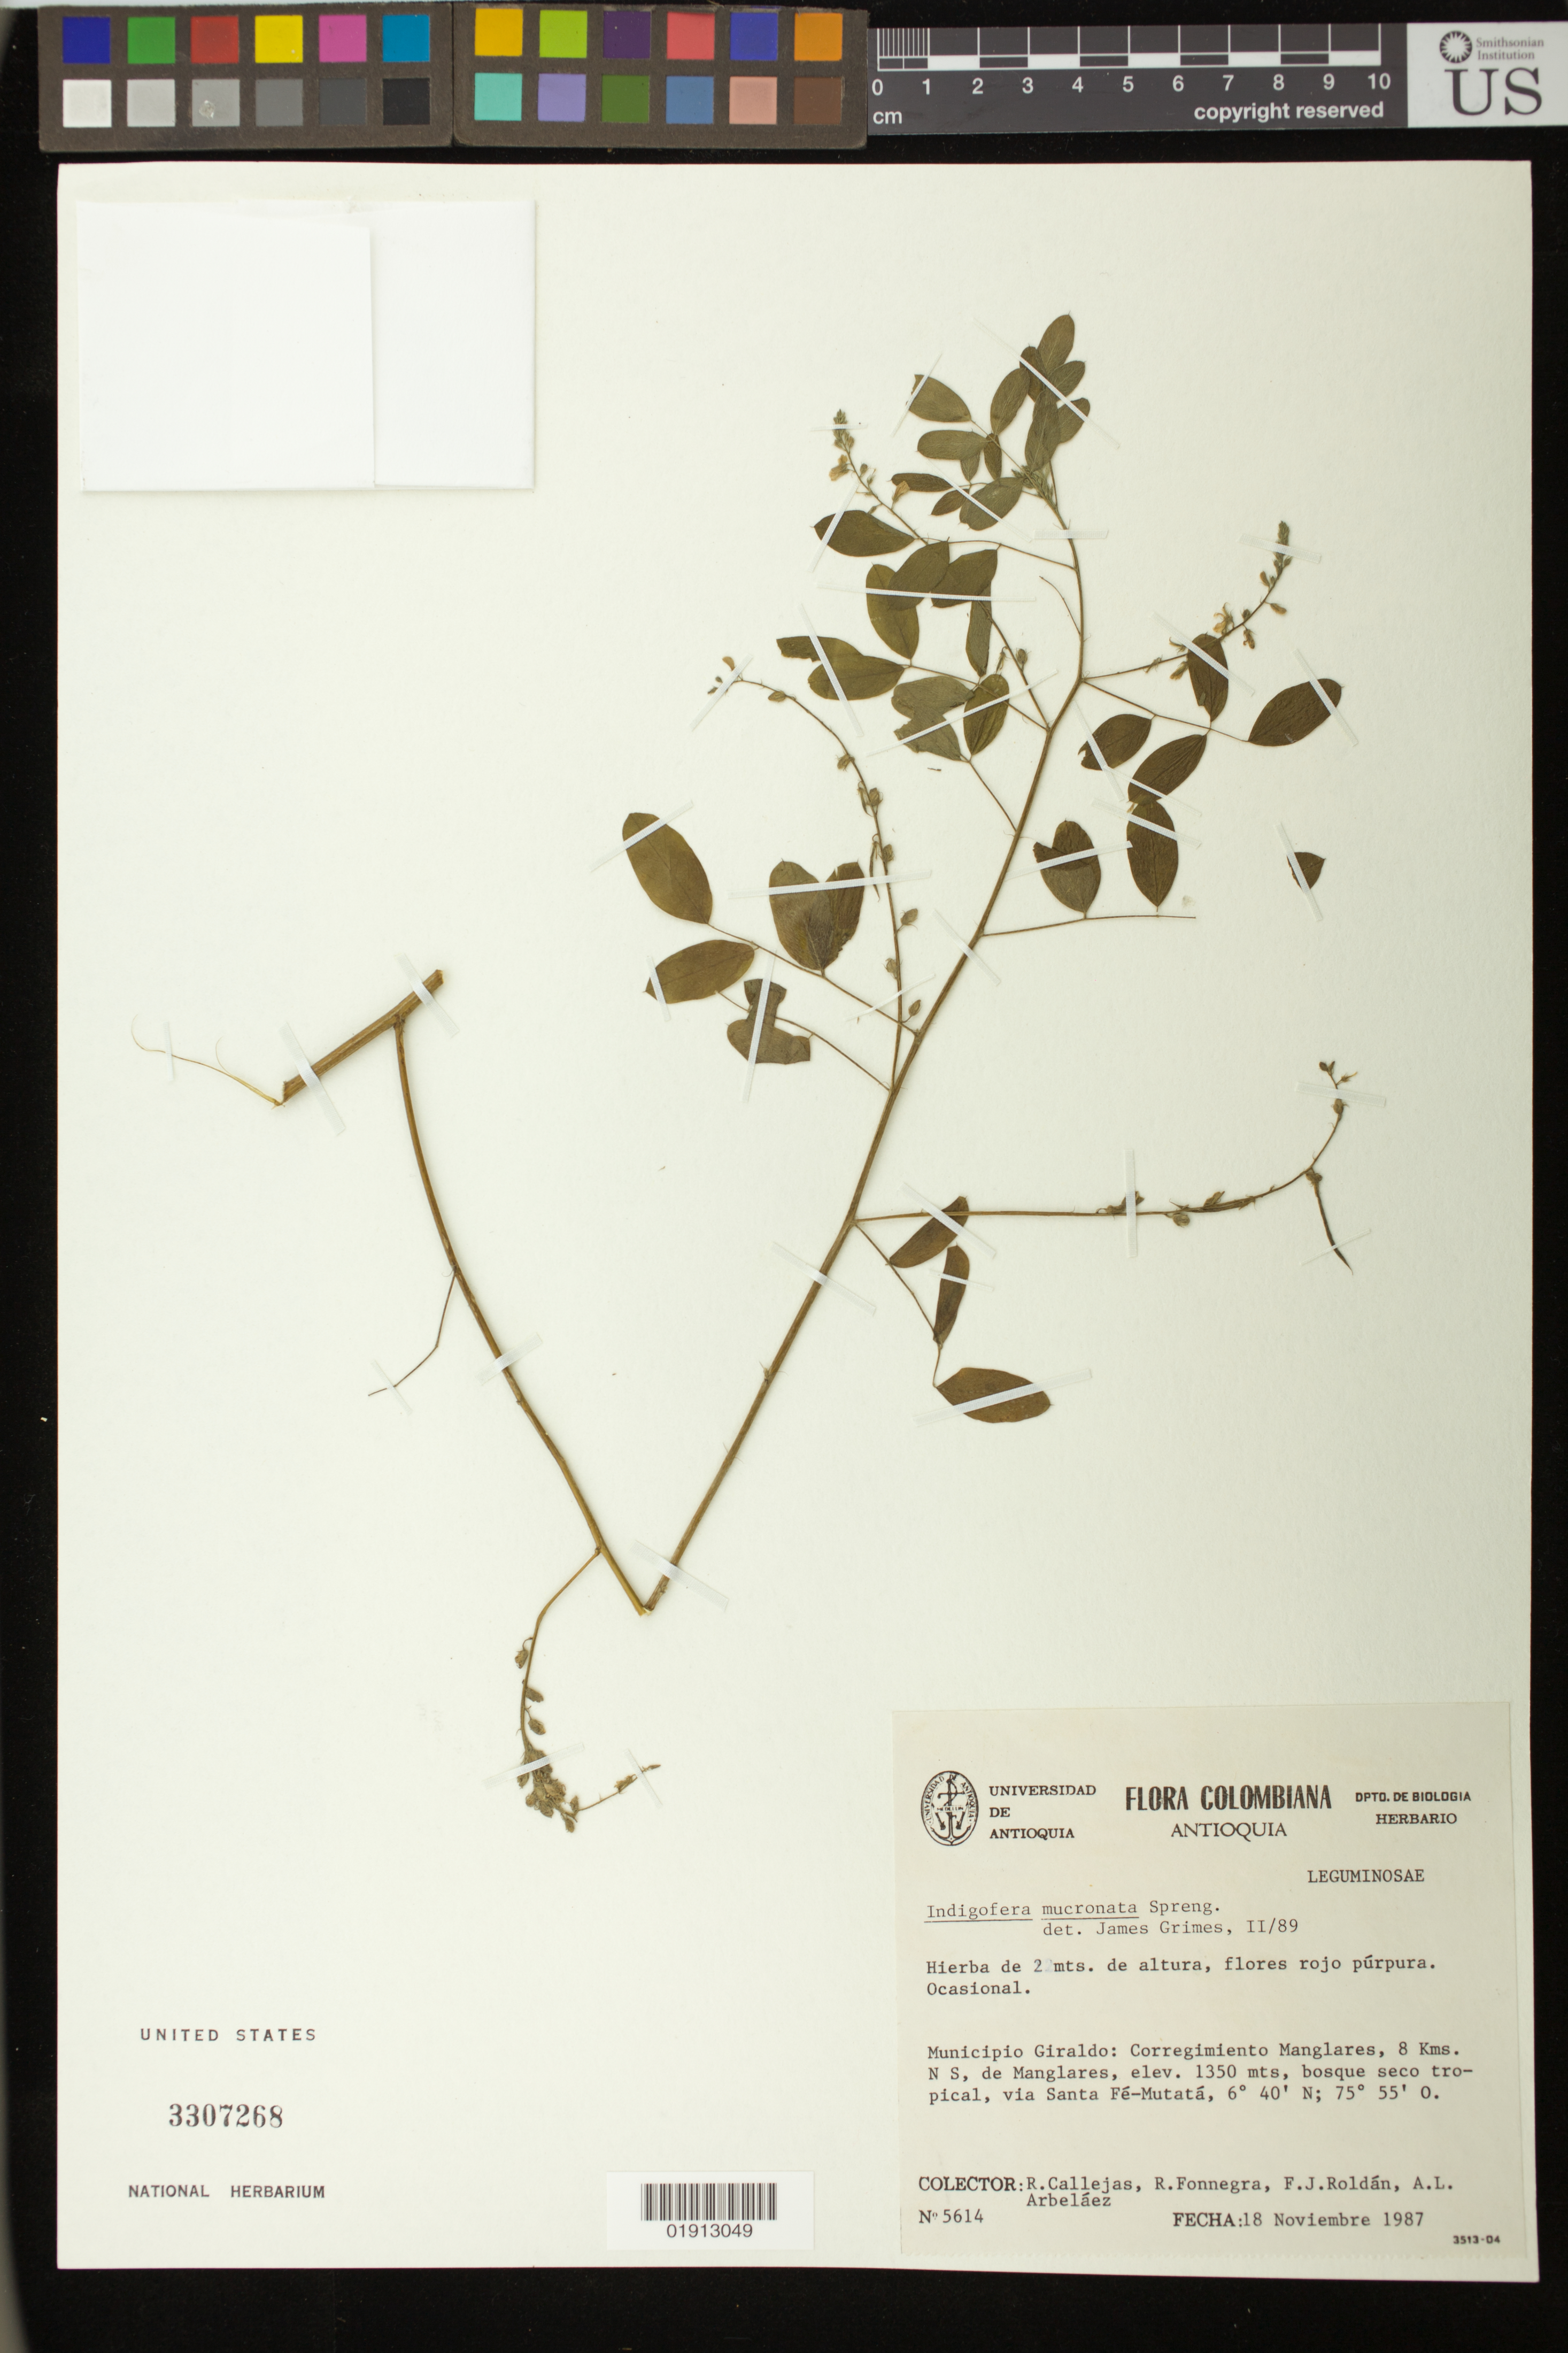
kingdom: Plantae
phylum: Tracheophyta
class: Magnoliopsida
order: Fabales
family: Fabaceae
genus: Indigofera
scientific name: Indigofera mucronata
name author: Lam.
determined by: Grimes, J. W.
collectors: R. Callejas, R. Fonnegra, F. J. Roldán & A. Arbeláez Alvarez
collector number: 5614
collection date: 1987-11-18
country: Colombia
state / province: Antioquia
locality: Municipio Giraldo: Corregimiento Manglares, 8 Kms. N S, de Manglares, via Santa Fé-Mutatá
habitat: Bosque seco tropical.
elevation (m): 1350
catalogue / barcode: US 3307268